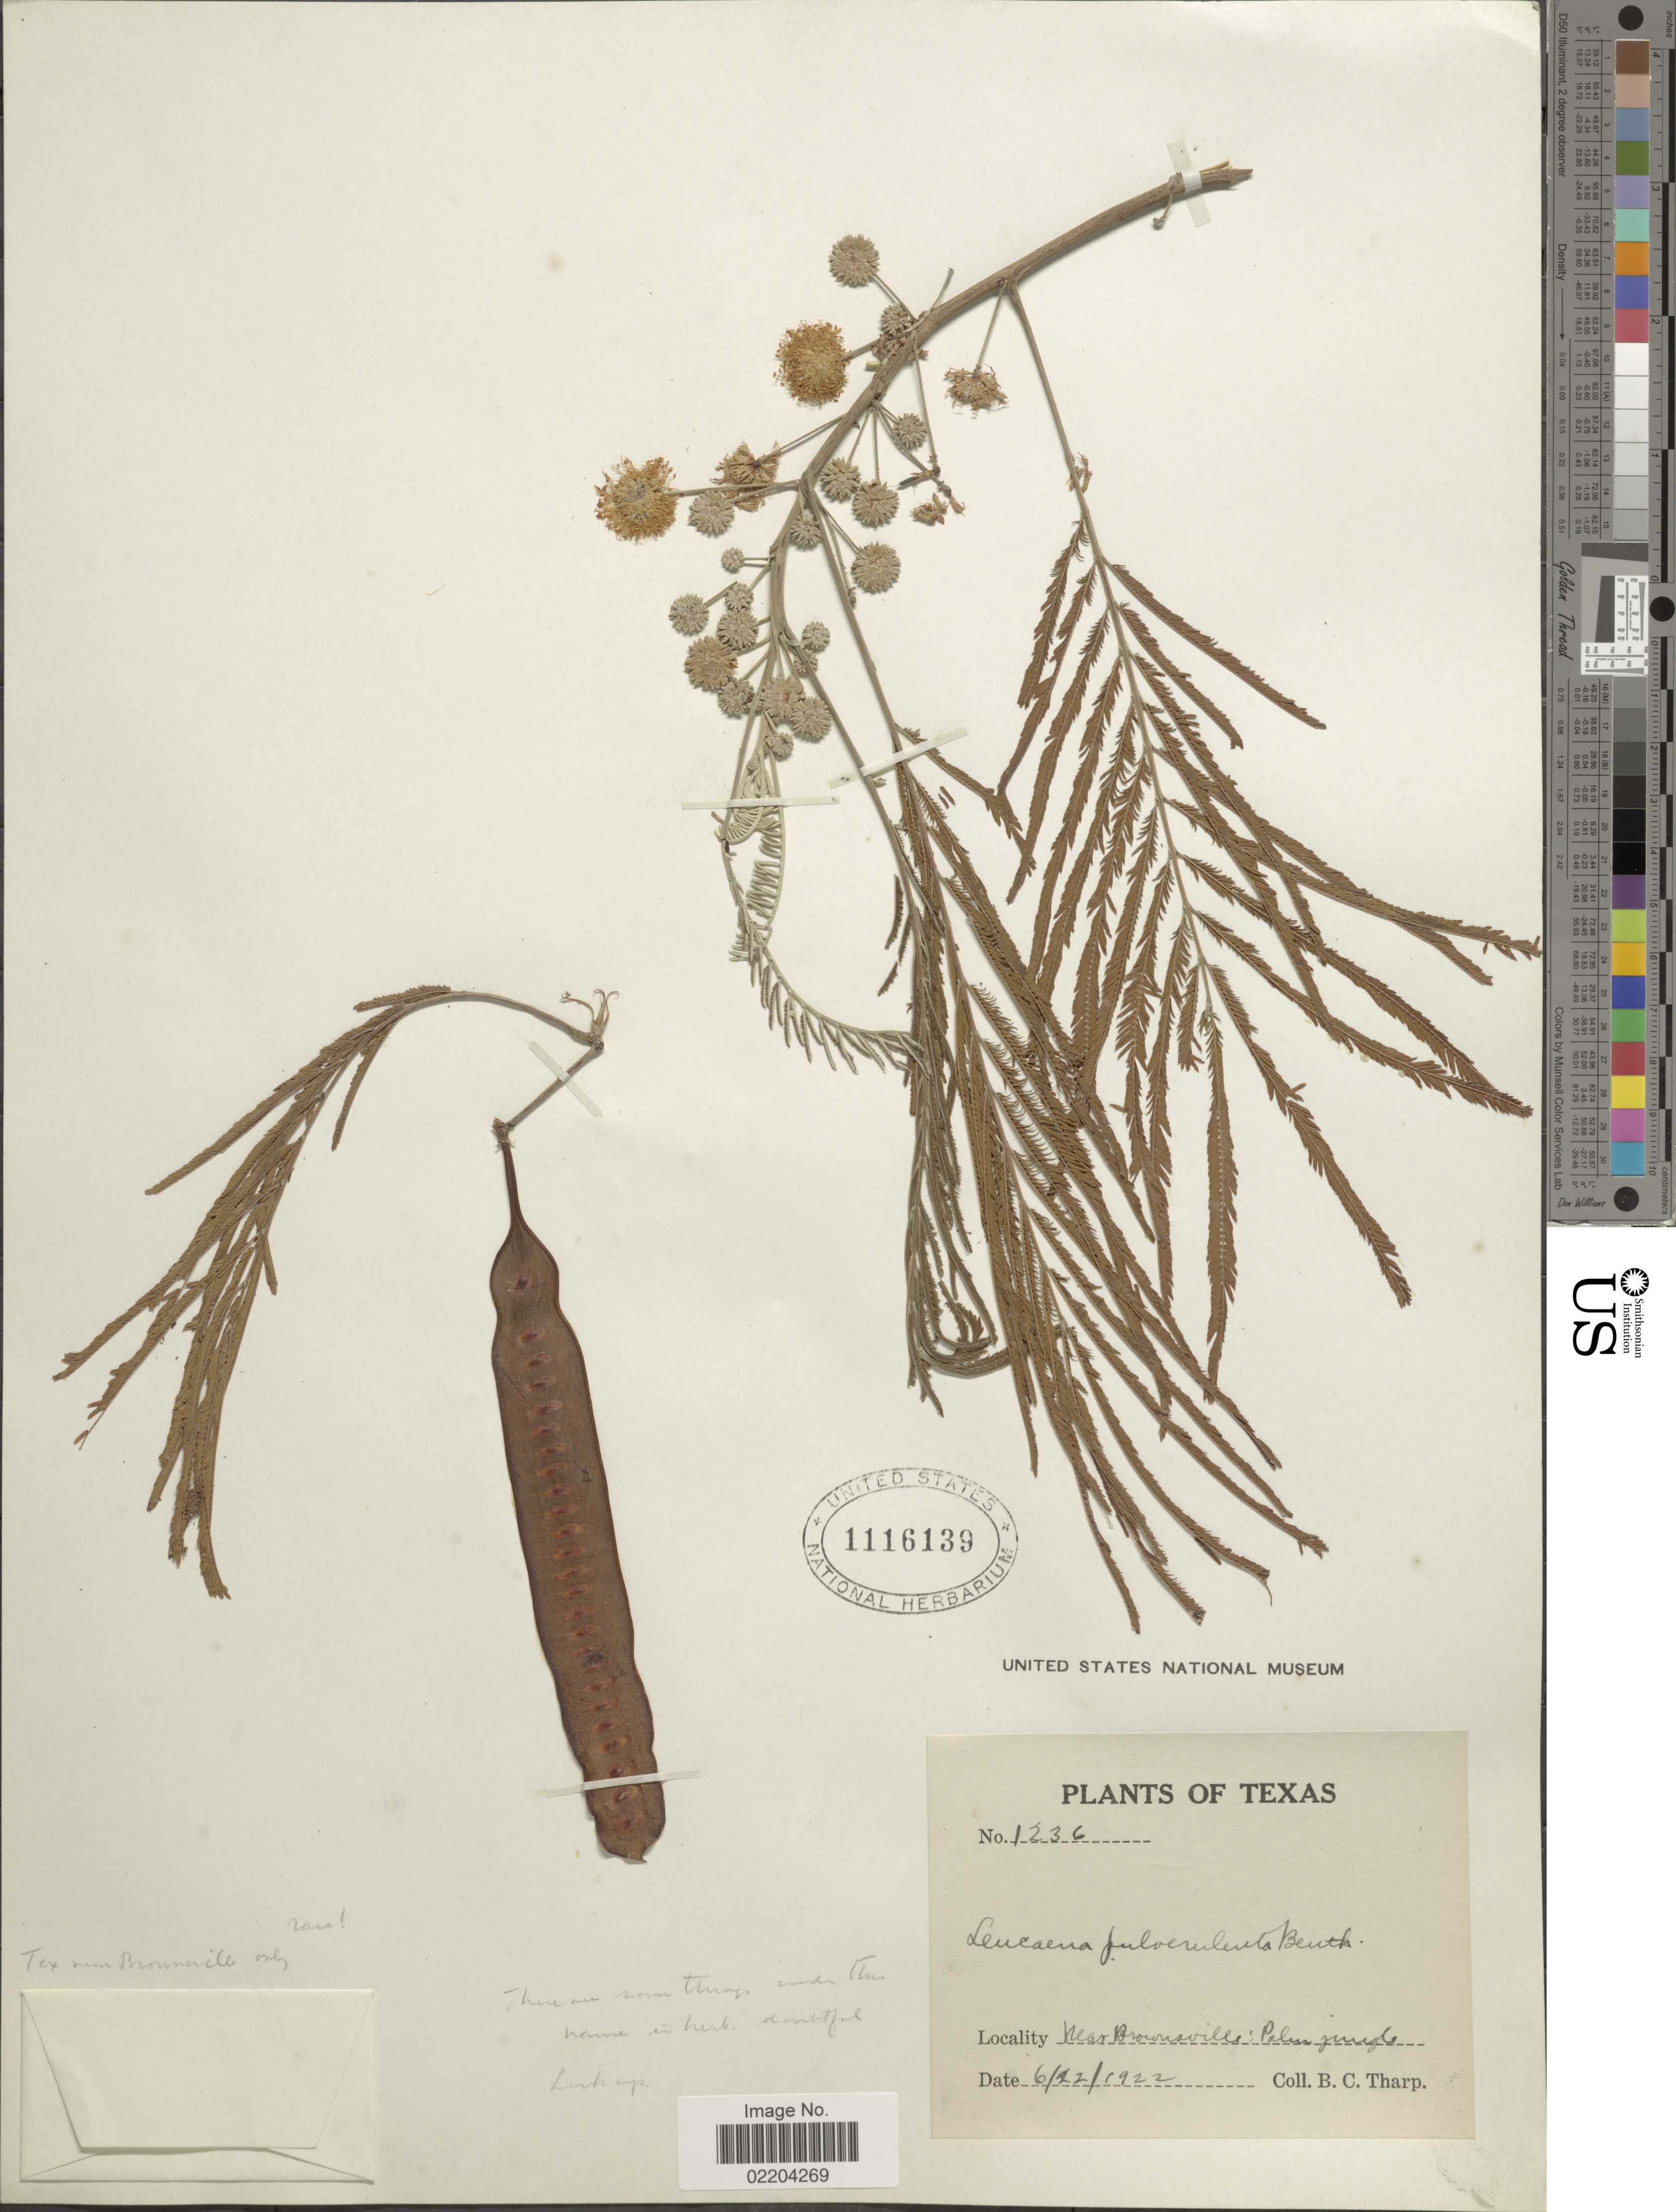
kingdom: Plantae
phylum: Tracheophyta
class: Magnoliopsida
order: Fabales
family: Fabaceae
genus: Leucaena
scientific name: Leucaena pulverulenta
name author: (Schltdl.) Benth.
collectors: B. C. Tharp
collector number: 1236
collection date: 1922-12-06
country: United States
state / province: Texas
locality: Texas, Near Brownsville: Palm jungle.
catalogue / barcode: US 1116139